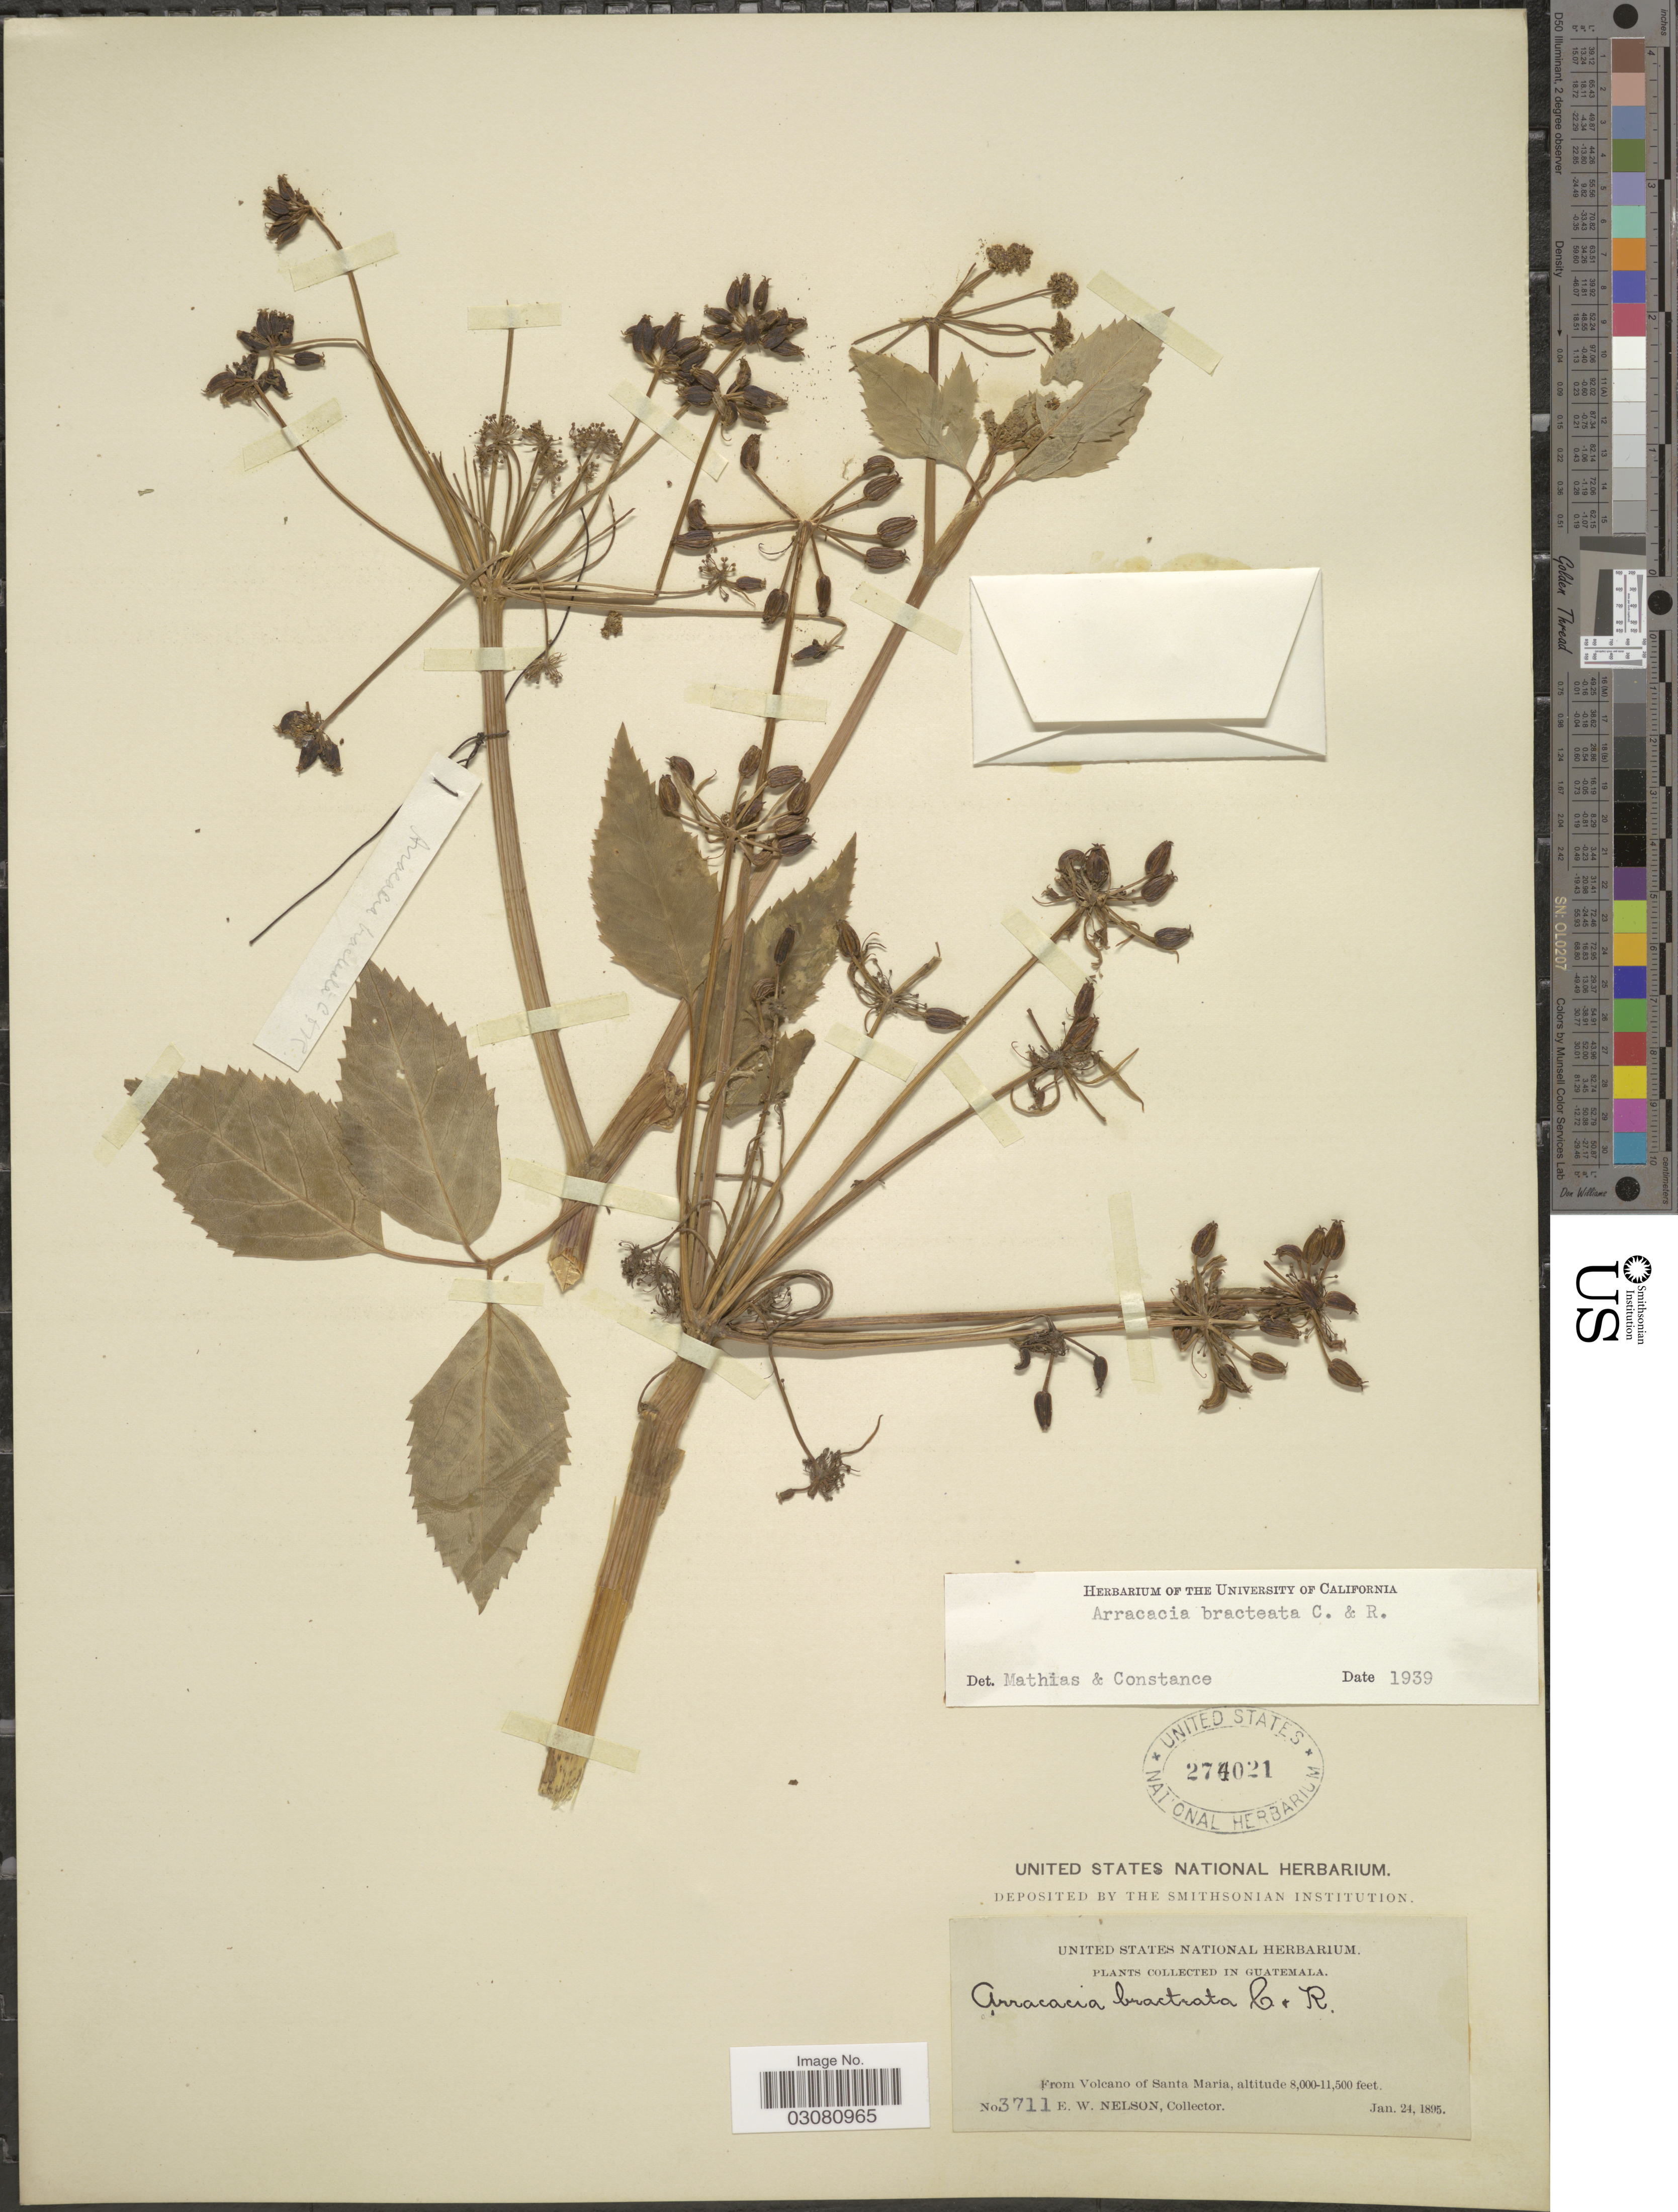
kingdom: Plantae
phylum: Tracheophyta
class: Magnoliopsida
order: Apiales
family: Apiaceae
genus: Arracacia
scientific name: Arracacia bracteata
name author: J.M. Coult. & Rose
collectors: E. W. Nelson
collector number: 3711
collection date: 1895-01-24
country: Guatemala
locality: From Volcano of Santa Maria.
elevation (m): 2438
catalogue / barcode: US 274021